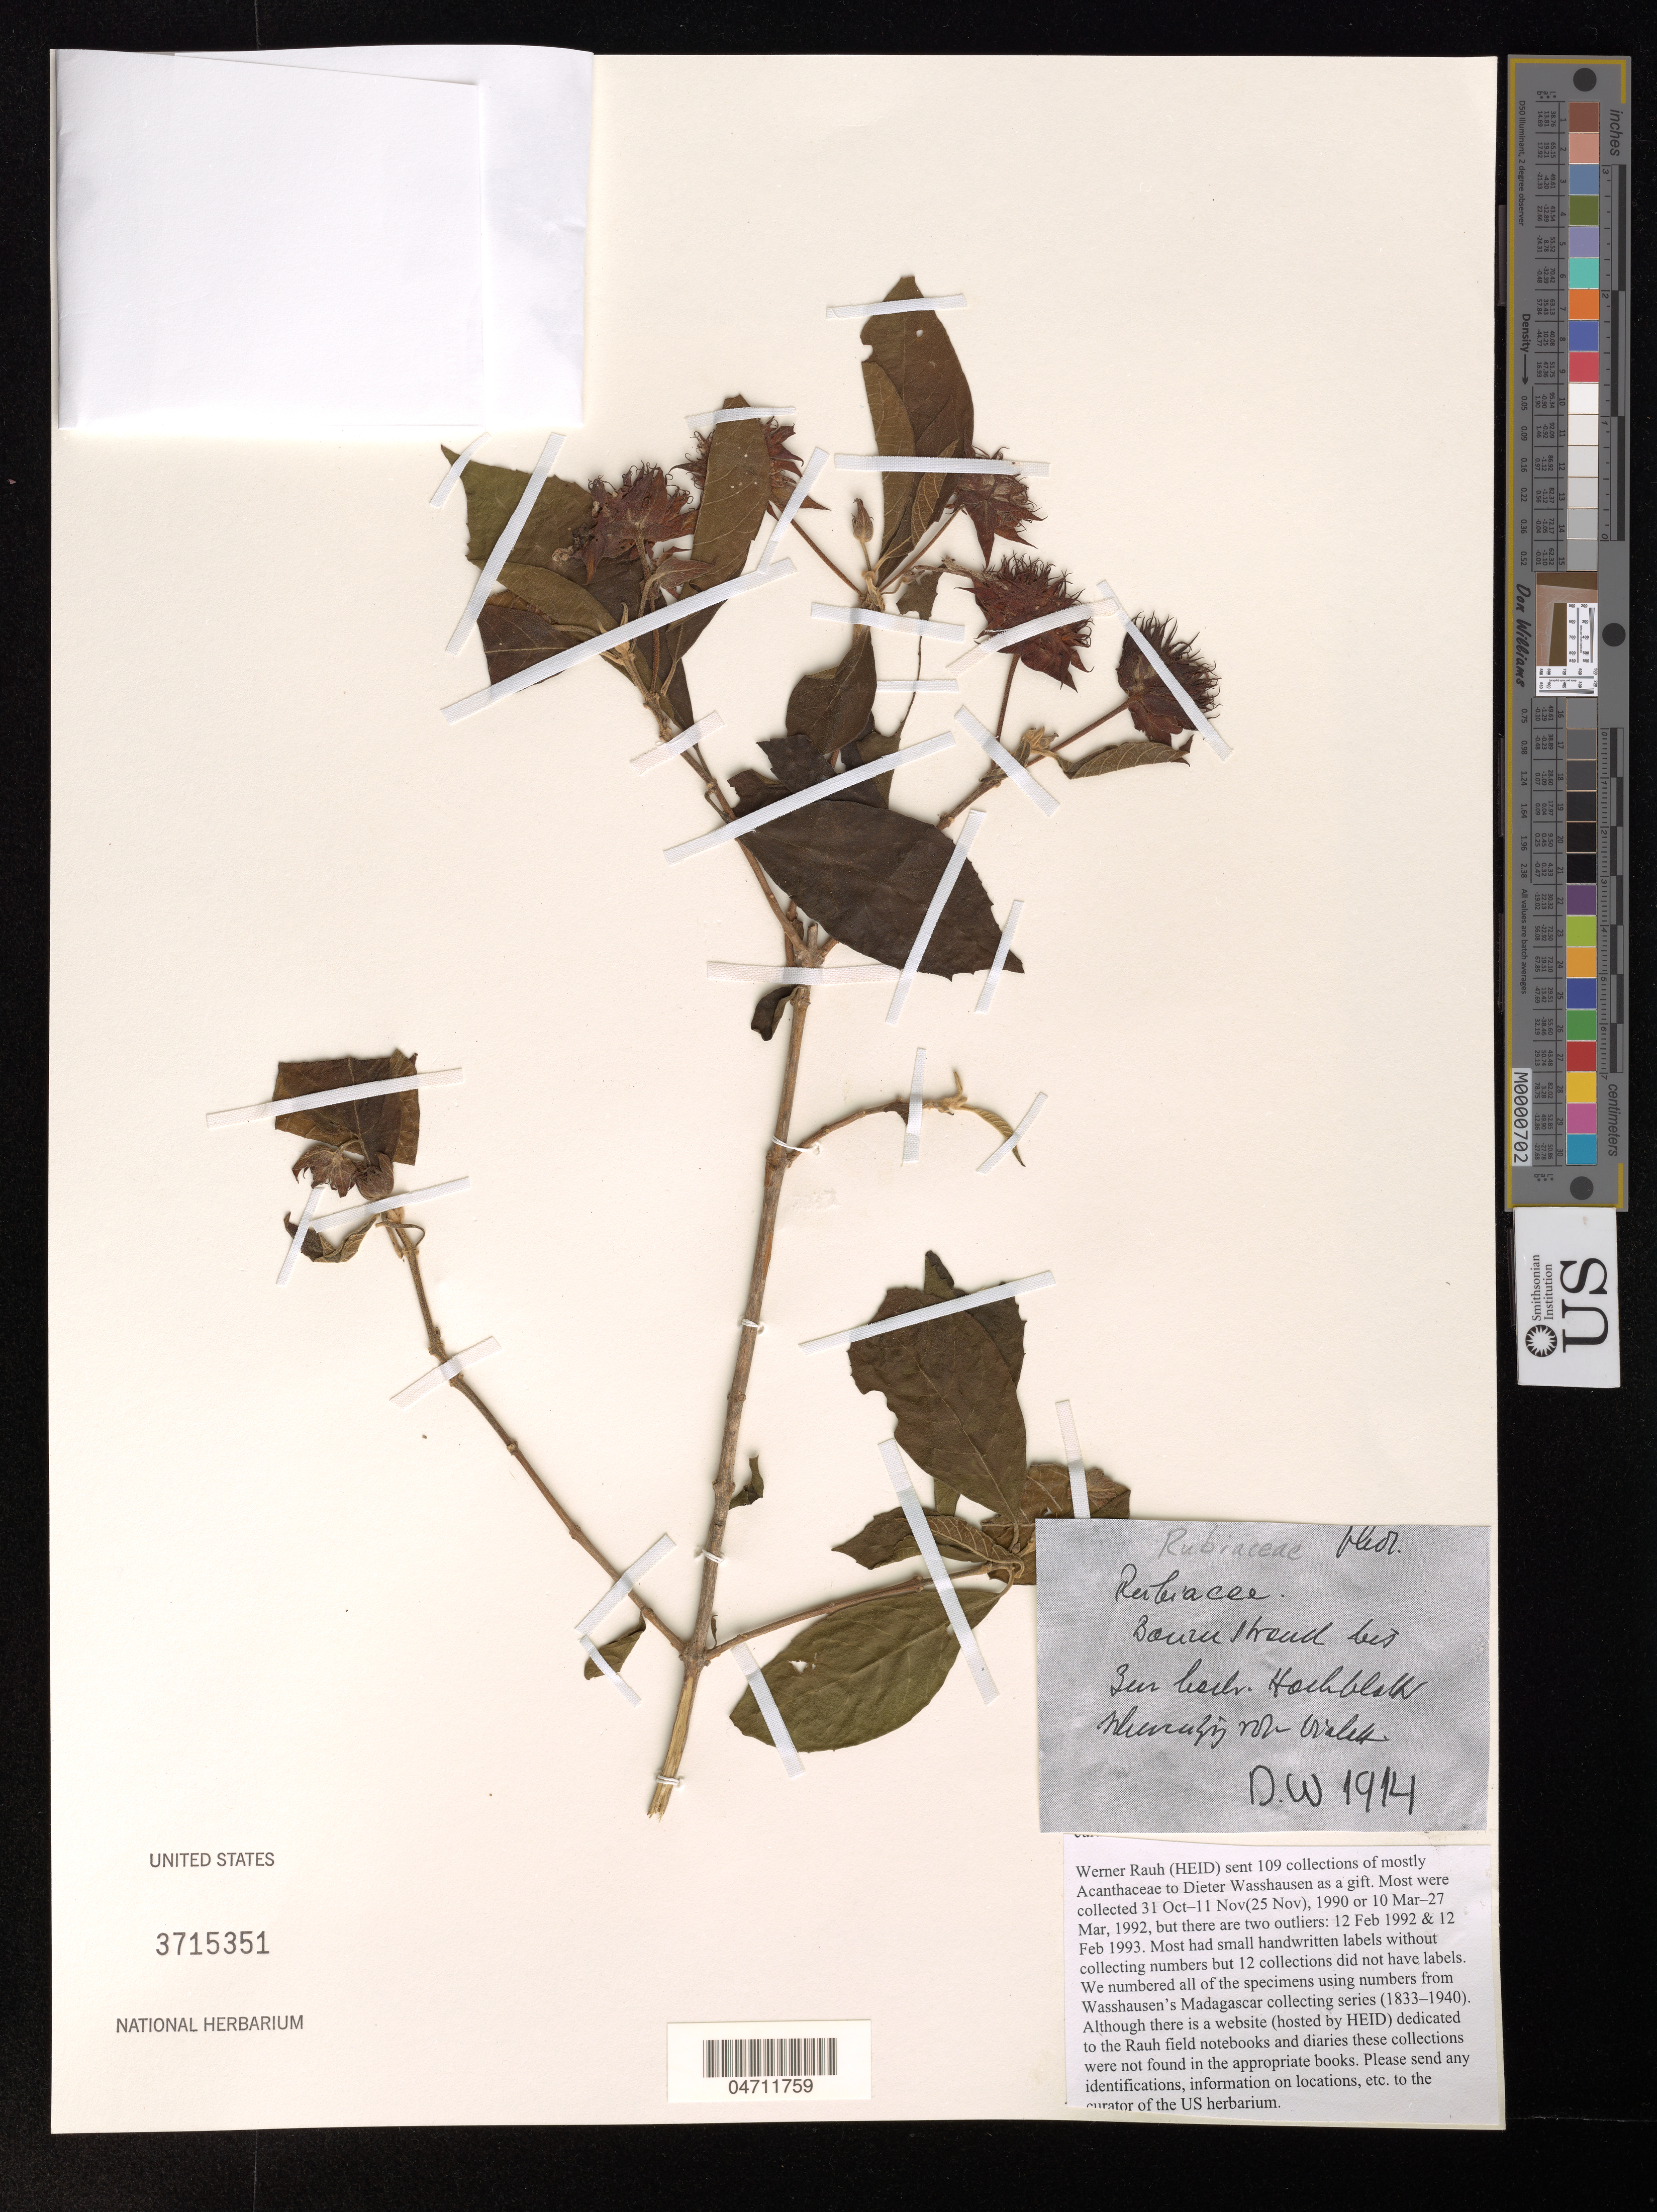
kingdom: Plantae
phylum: Tracheophyta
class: Magnoliopsida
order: Gentianales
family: Rubiaceae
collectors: W. Rauh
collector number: DW 1914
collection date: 1992-03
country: Madagascar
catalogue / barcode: US 3715351